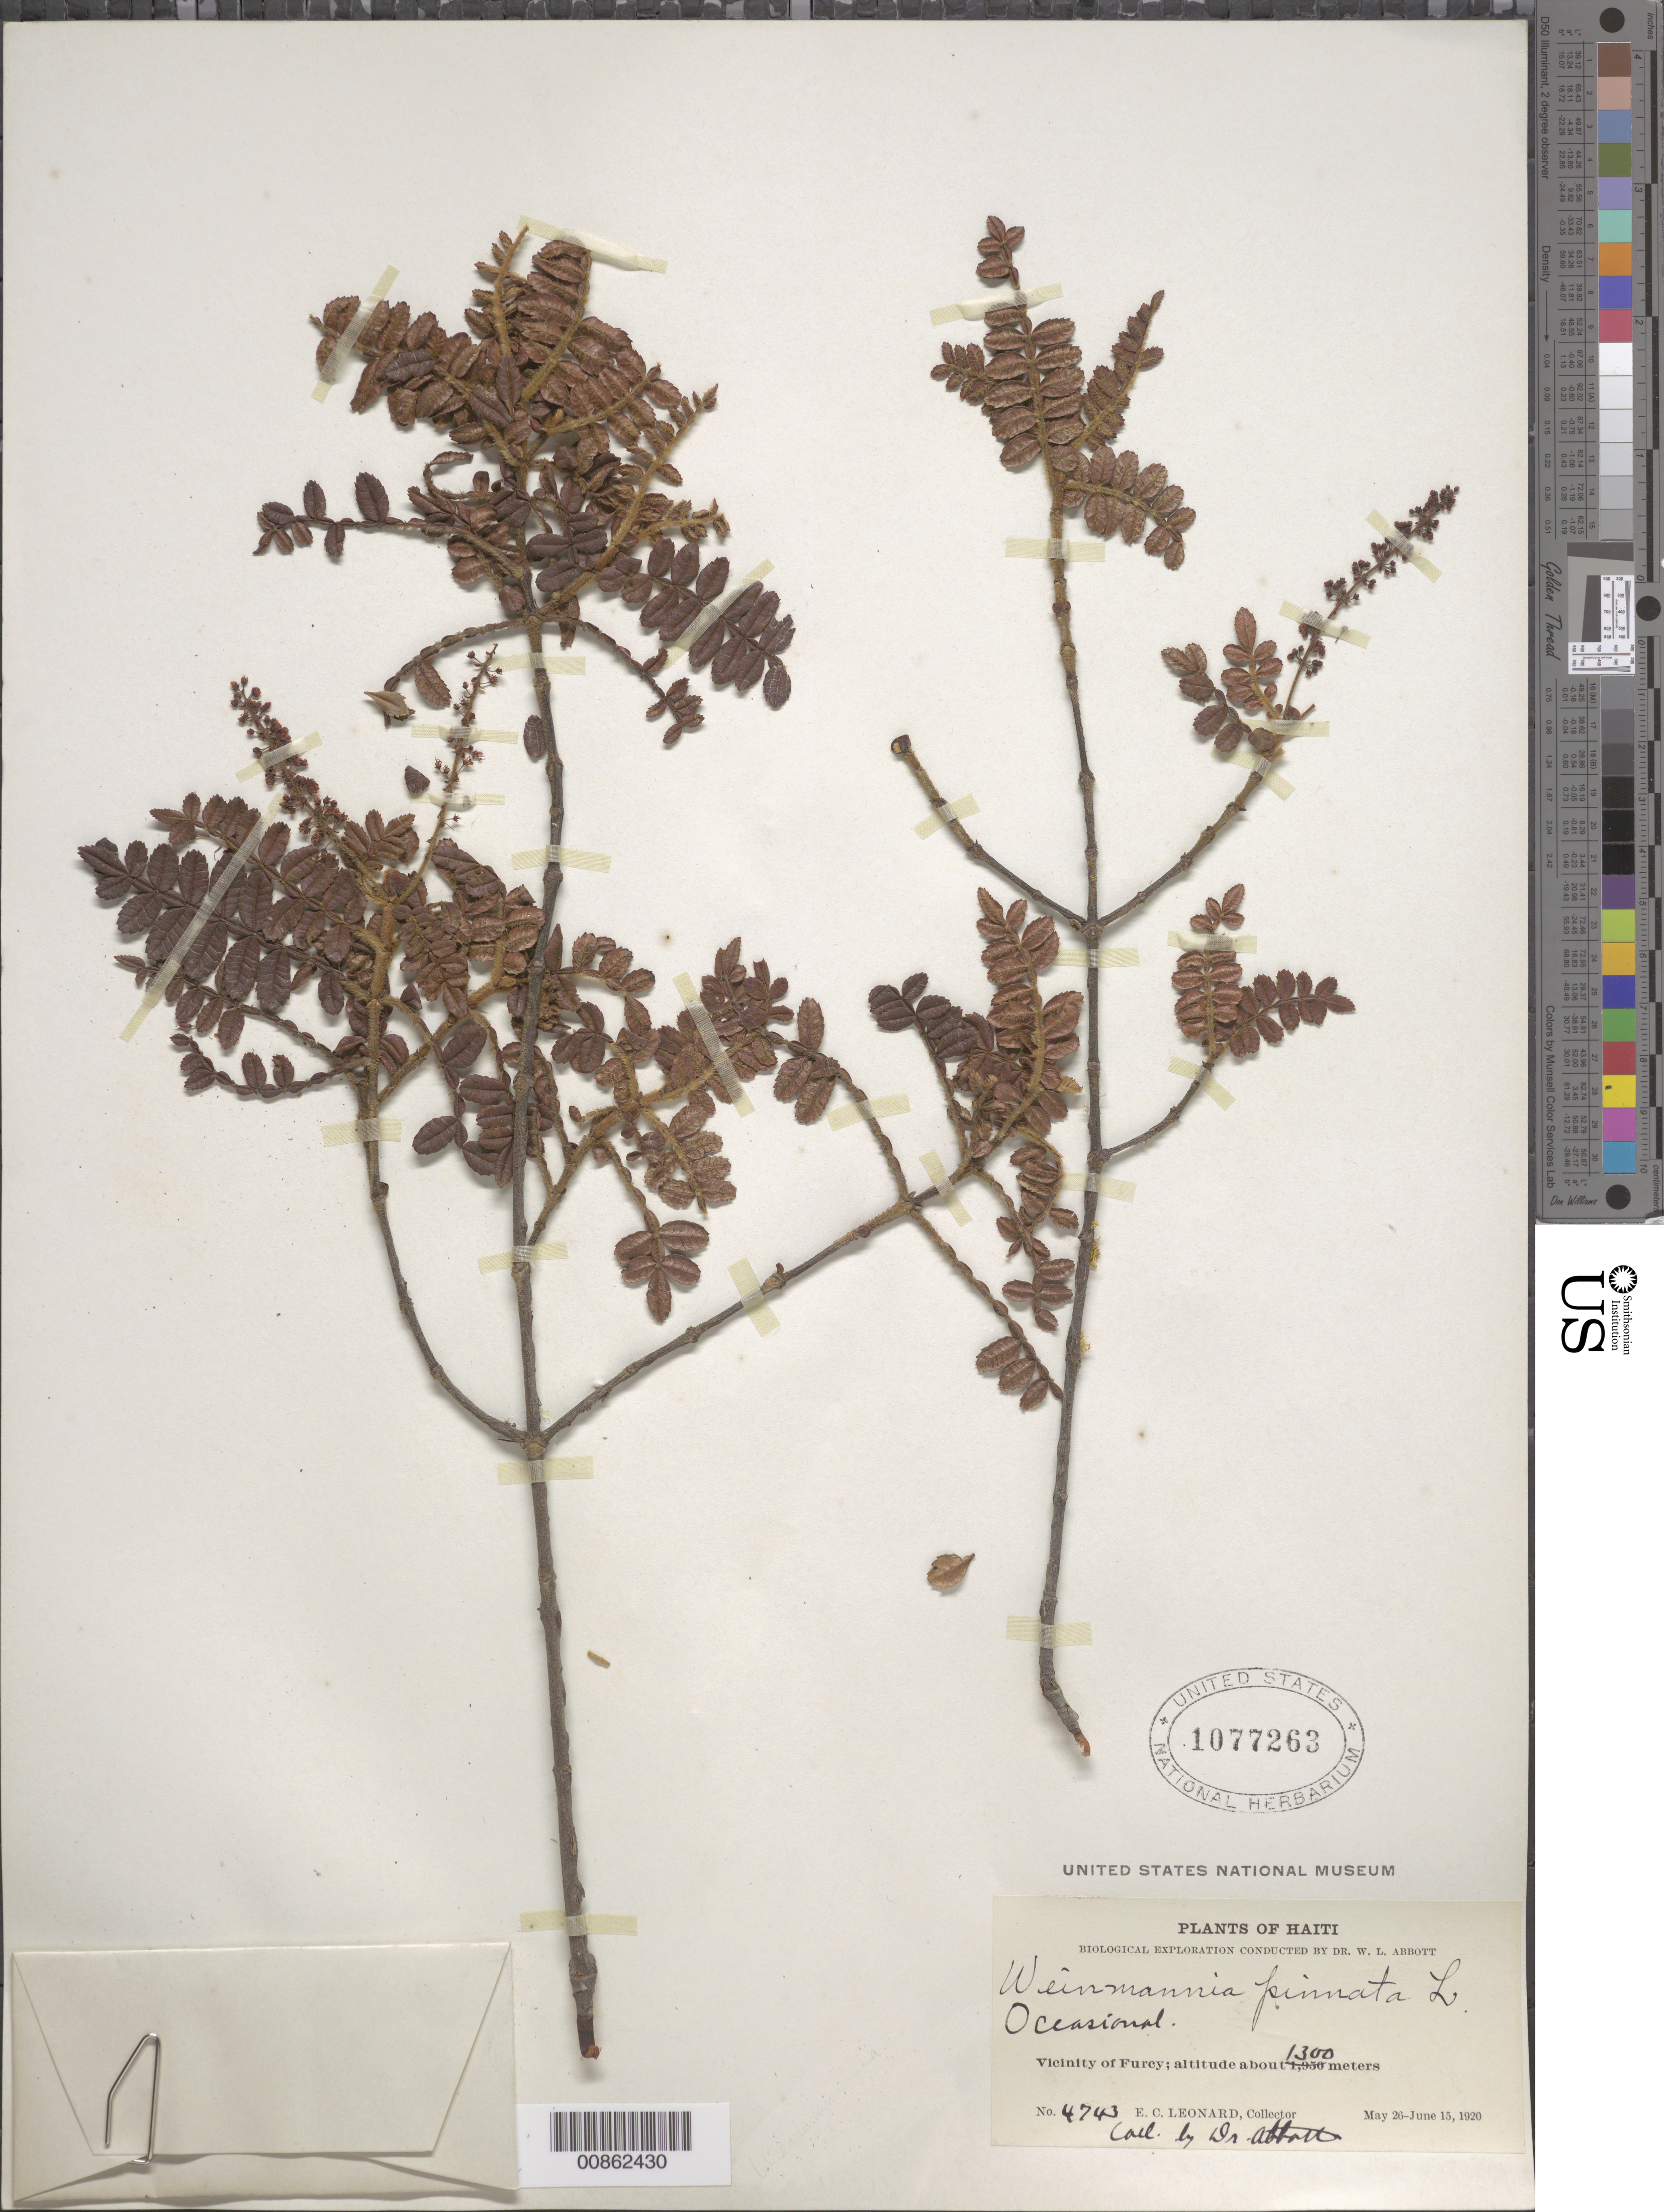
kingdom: Plantae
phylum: Tracheophyta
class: Magnoliopsida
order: Oxalidales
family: Cunoniaceae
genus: Weinmannia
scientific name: Weinmannia pinnata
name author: L.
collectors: E. C. Leonard & -- Abbott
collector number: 4743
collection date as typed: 26 May 1920 to 15 Jun 1920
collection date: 1920-05-26/1920-06-15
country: Haiti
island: Hispaniola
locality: Vicinity of Furcy.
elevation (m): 1300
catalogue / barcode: US 1077263